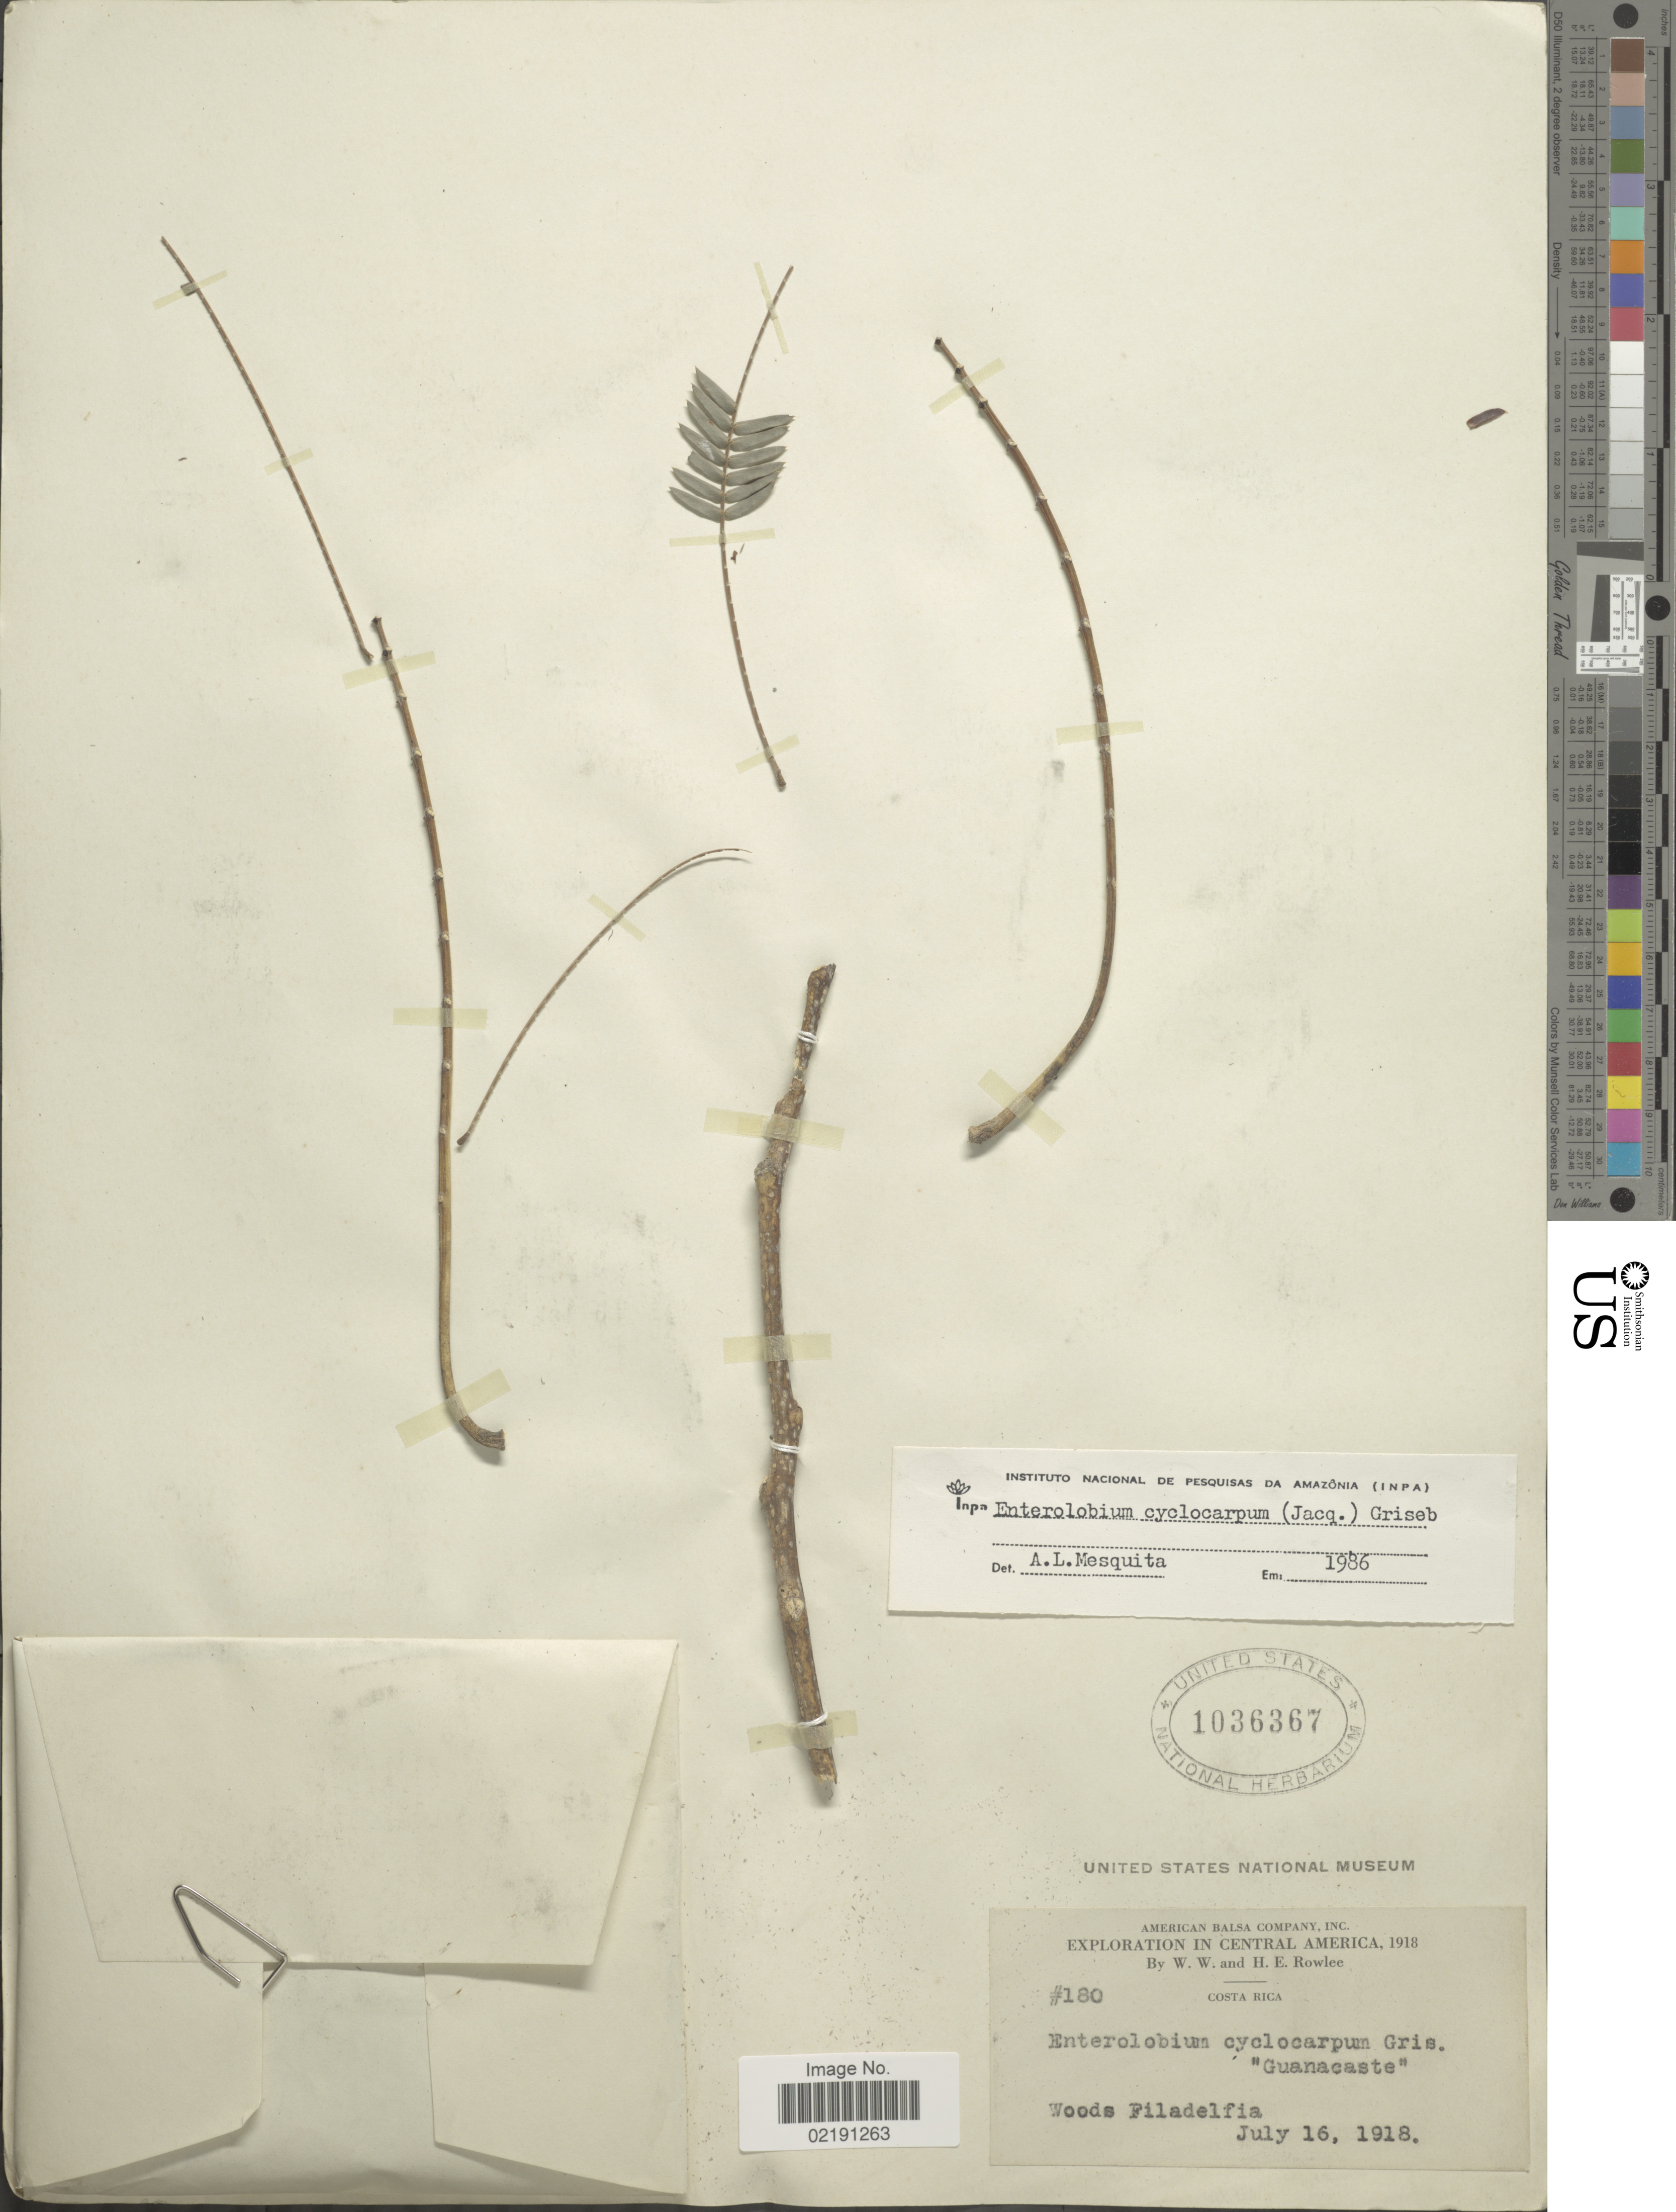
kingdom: Plantae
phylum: Tracheophyta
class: Magnoliopsida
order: Fabales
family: Fabaceae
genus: Enterolobium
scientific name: Enterolobium cyclocarpum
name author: (Jacq.) Griseb.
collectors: W. W. Rowlee & H. E. Rowlee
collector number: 180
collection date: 1918-07-16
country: Costa Rica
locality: Woods Filadelfia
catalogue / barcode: US 1036367